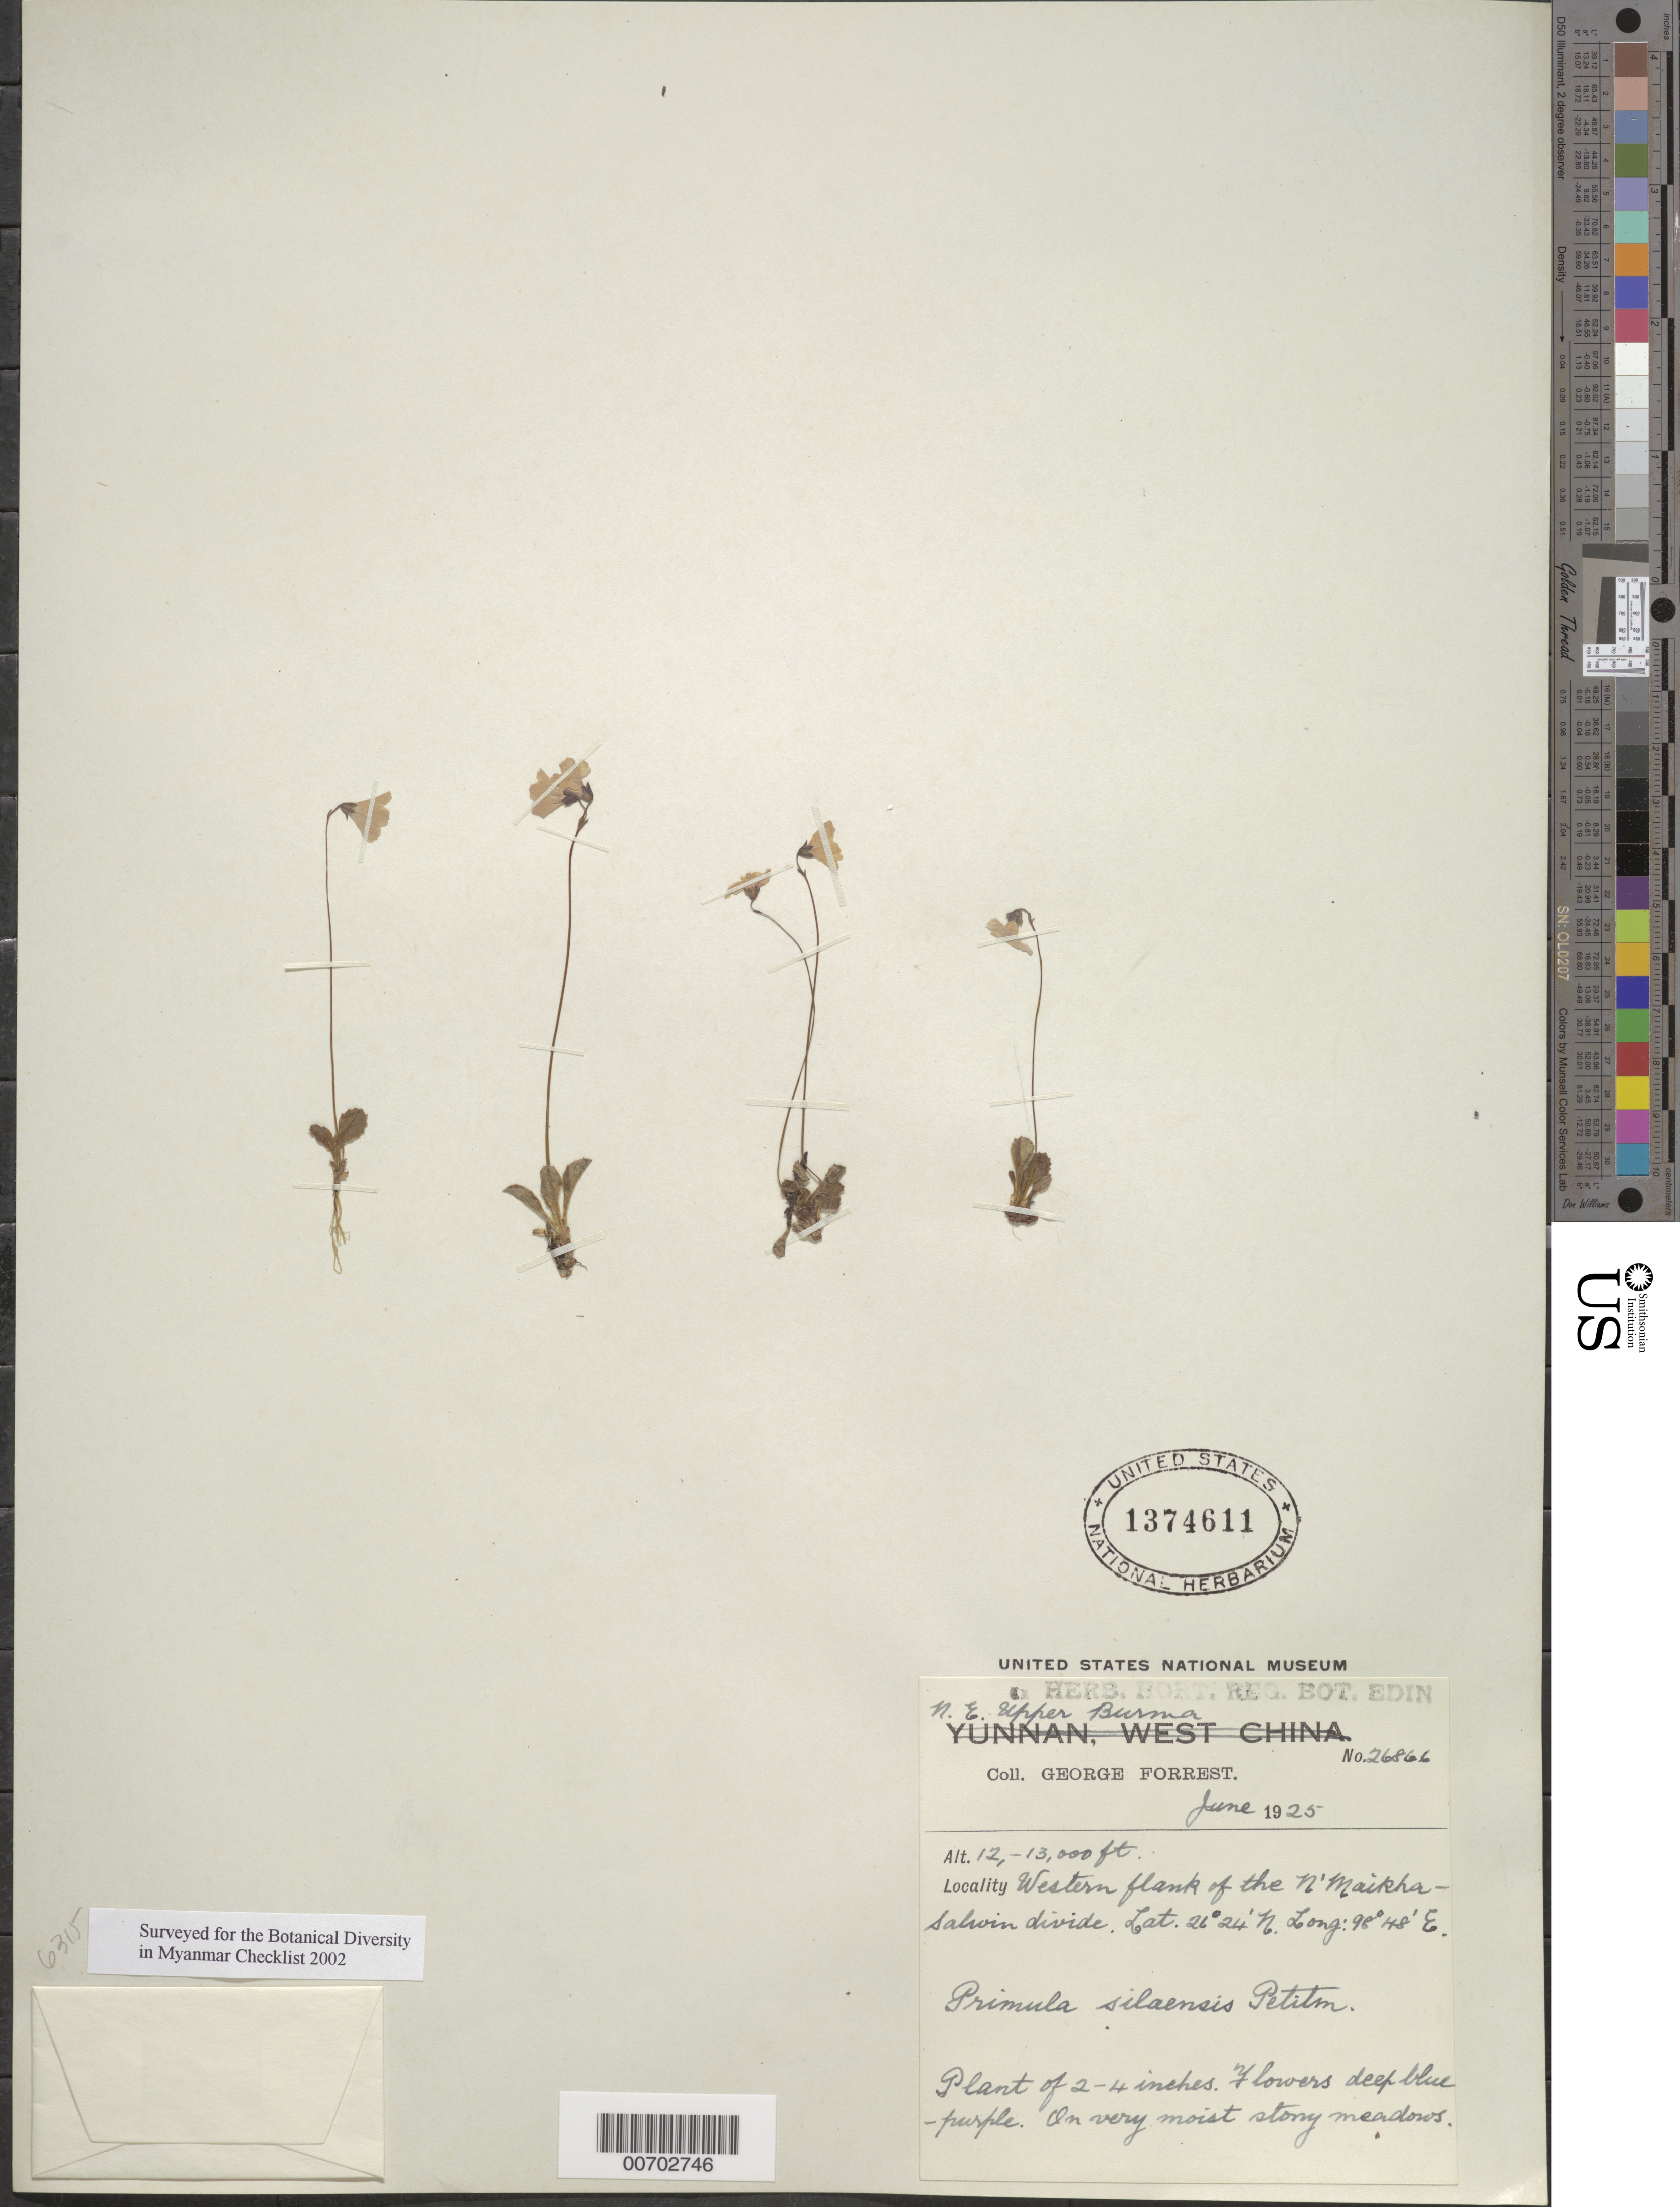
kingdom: Plantae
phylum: Tracheophyta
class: Magnoliopsida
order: Ericales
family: Primulaceae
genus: Primula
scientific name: Primula silaensis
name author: Petitm.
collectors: G. Forrest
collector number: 26866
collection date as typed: Jun 1925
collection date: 1925-06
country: Myanmar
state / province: Kachin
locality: N'Maikha-Salwin Divide, W flank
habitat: Moist stony meadows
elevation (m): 3658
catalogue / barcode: US 1374611